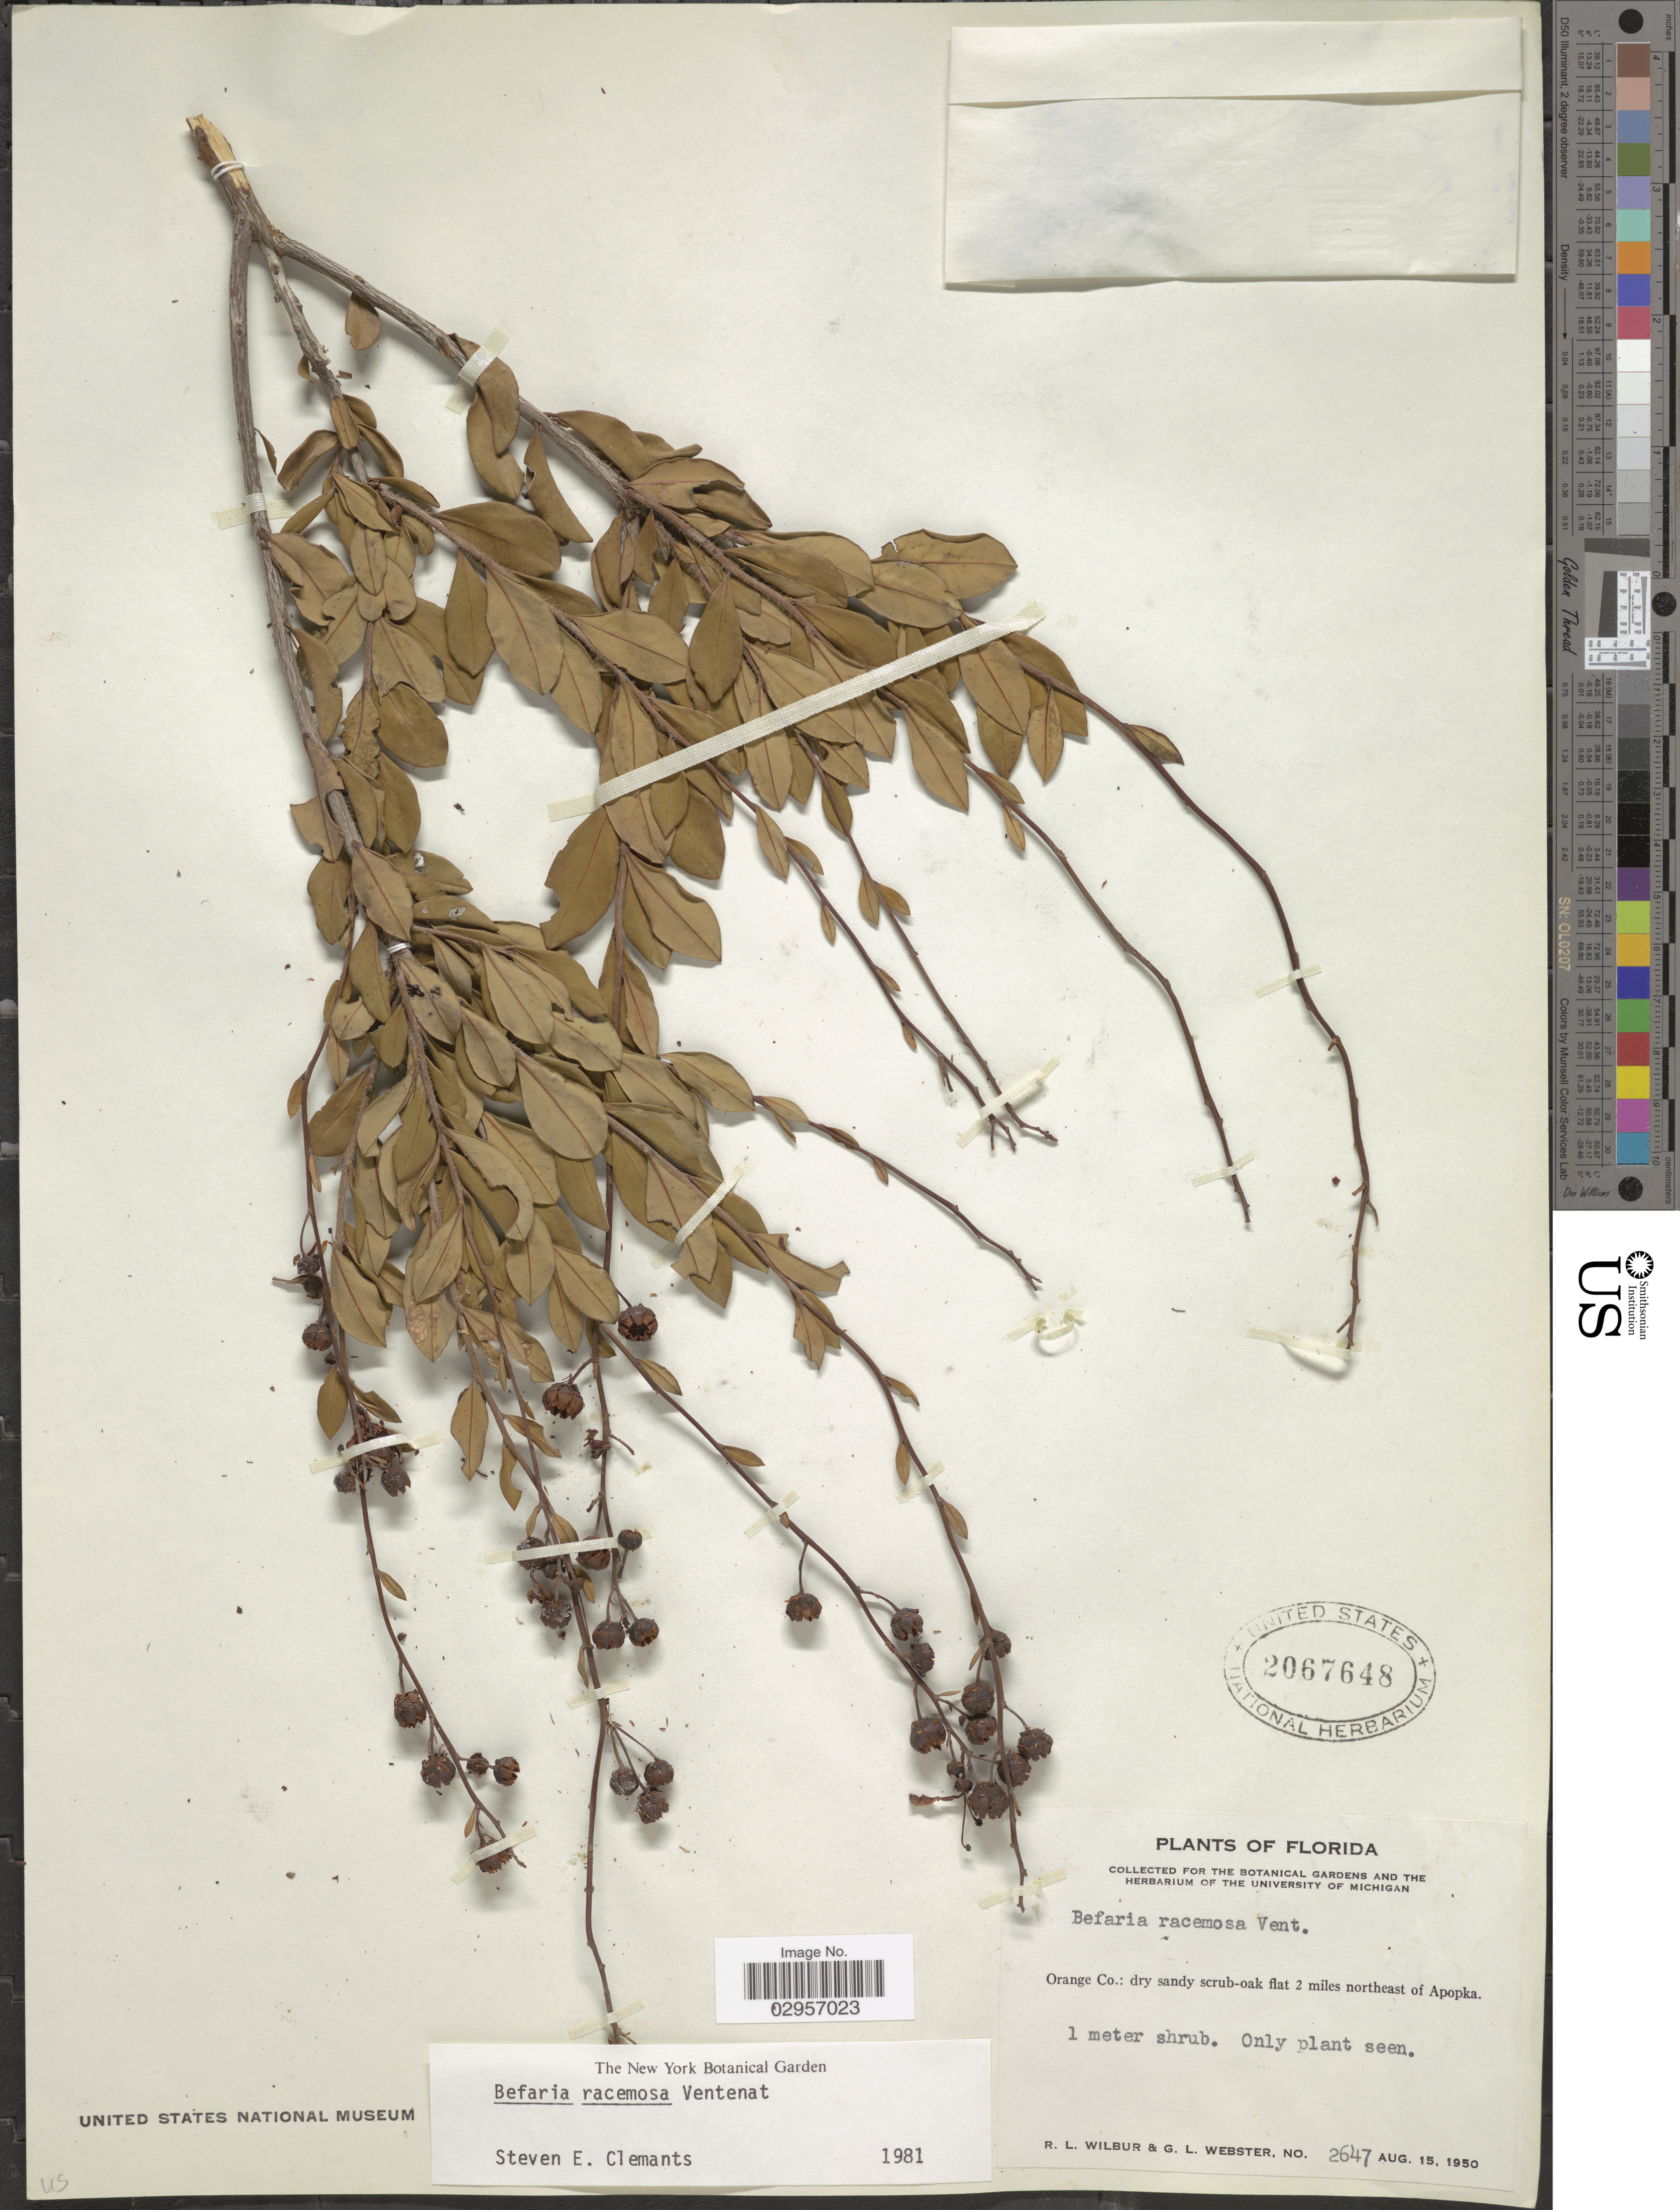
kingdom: Plantae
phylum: Tracheophyta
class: Magnoliopsida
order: Ericales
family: Ericaceae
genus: Bejaria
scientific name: Bejaria racemosa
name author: Vent.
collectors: R. L. Wilbur & G. L. Webster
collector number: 2647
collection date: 1950-08-15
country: United States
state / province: Florida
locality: Orange Co.: dry sandy scrub-oak flat 2 miles northeast of Apopka.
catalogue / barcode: US 2067648